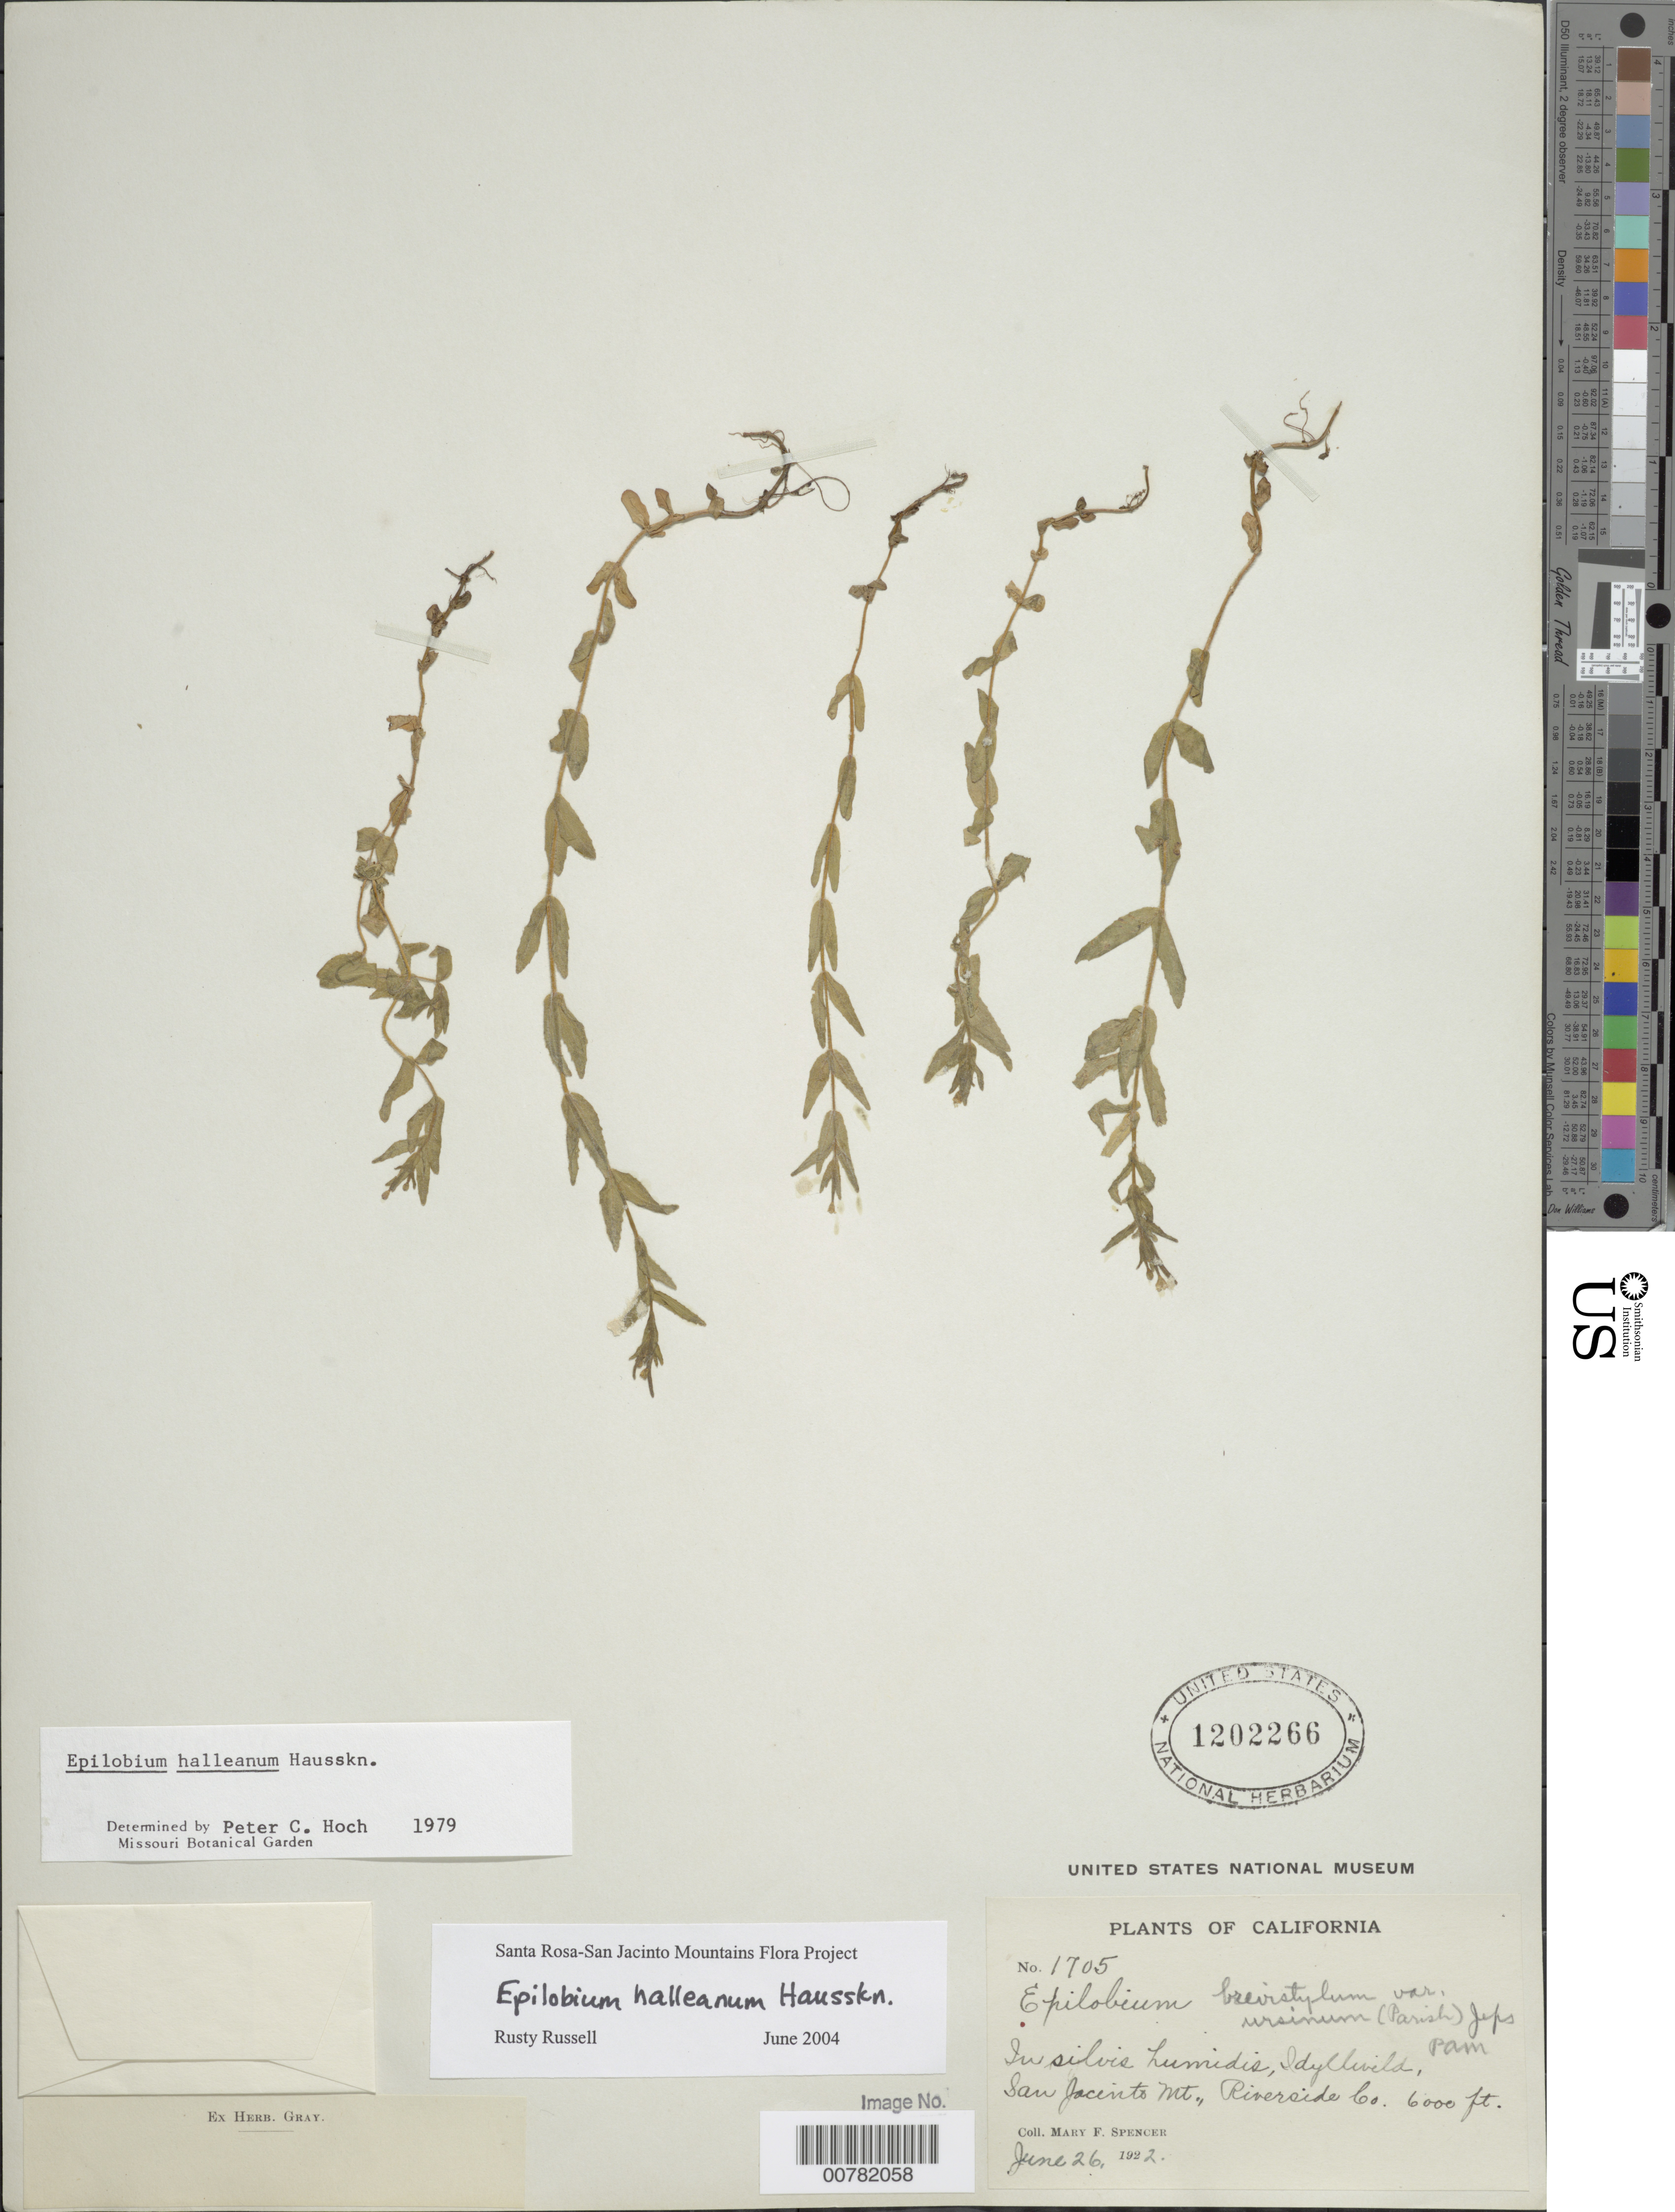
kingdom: Plantae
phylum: Tracheophyta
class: Magnoliopsida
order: Myrtales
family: Onagraceae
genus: Epilobium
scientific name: Epilobium hallianum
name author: Hausskn.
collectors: M. Spencer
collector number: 1705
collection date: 1922-06-26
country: United States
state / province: California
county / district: Riverside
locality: San Jacinto Mt. Riverside Co.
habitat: In silvis humidis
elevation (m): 1829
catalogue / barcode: US 1202266